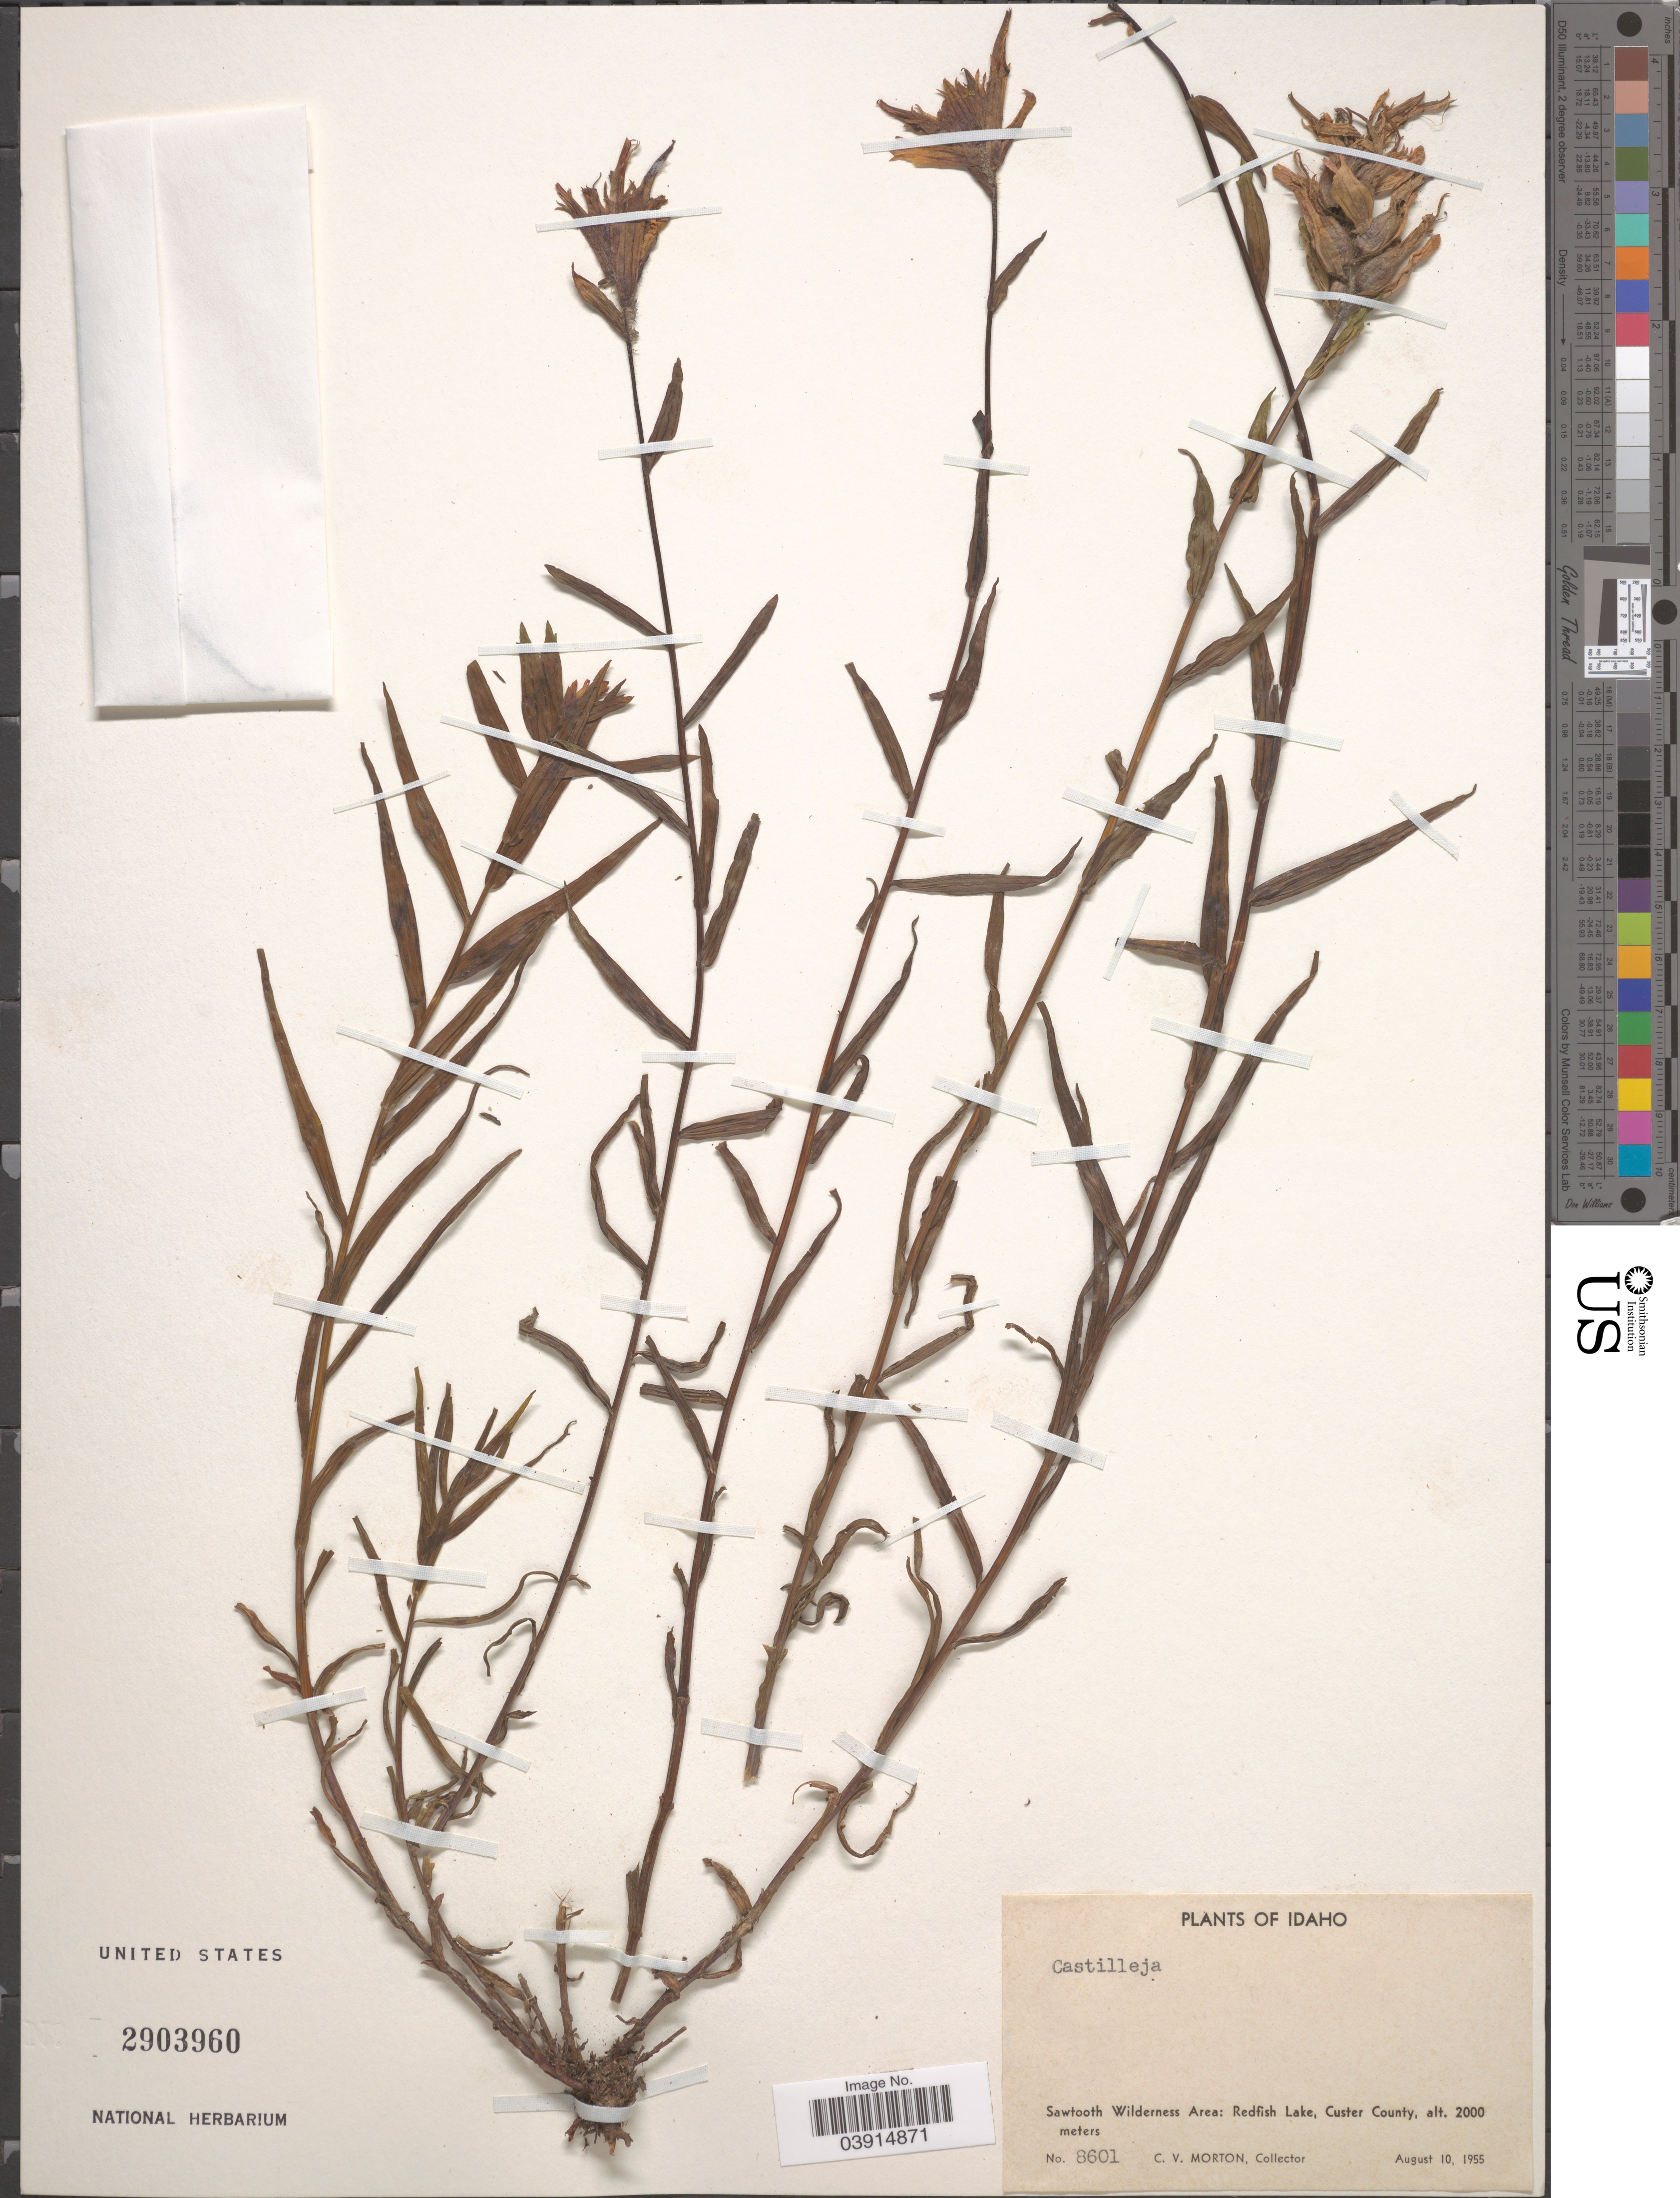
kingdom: Plantae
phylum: Tracheophyta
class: Magnoliopsida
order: Lamiales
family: Orobanchaceae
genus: Castilleja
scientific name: Castilleja sp.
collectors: C. V. Morton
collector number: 8601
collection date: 1955-08-10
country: United States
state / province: Idaho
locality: Sawtooth Wilderness Area: Redfish Lake, Custer County.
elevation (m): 2000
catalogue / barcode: US 2903960